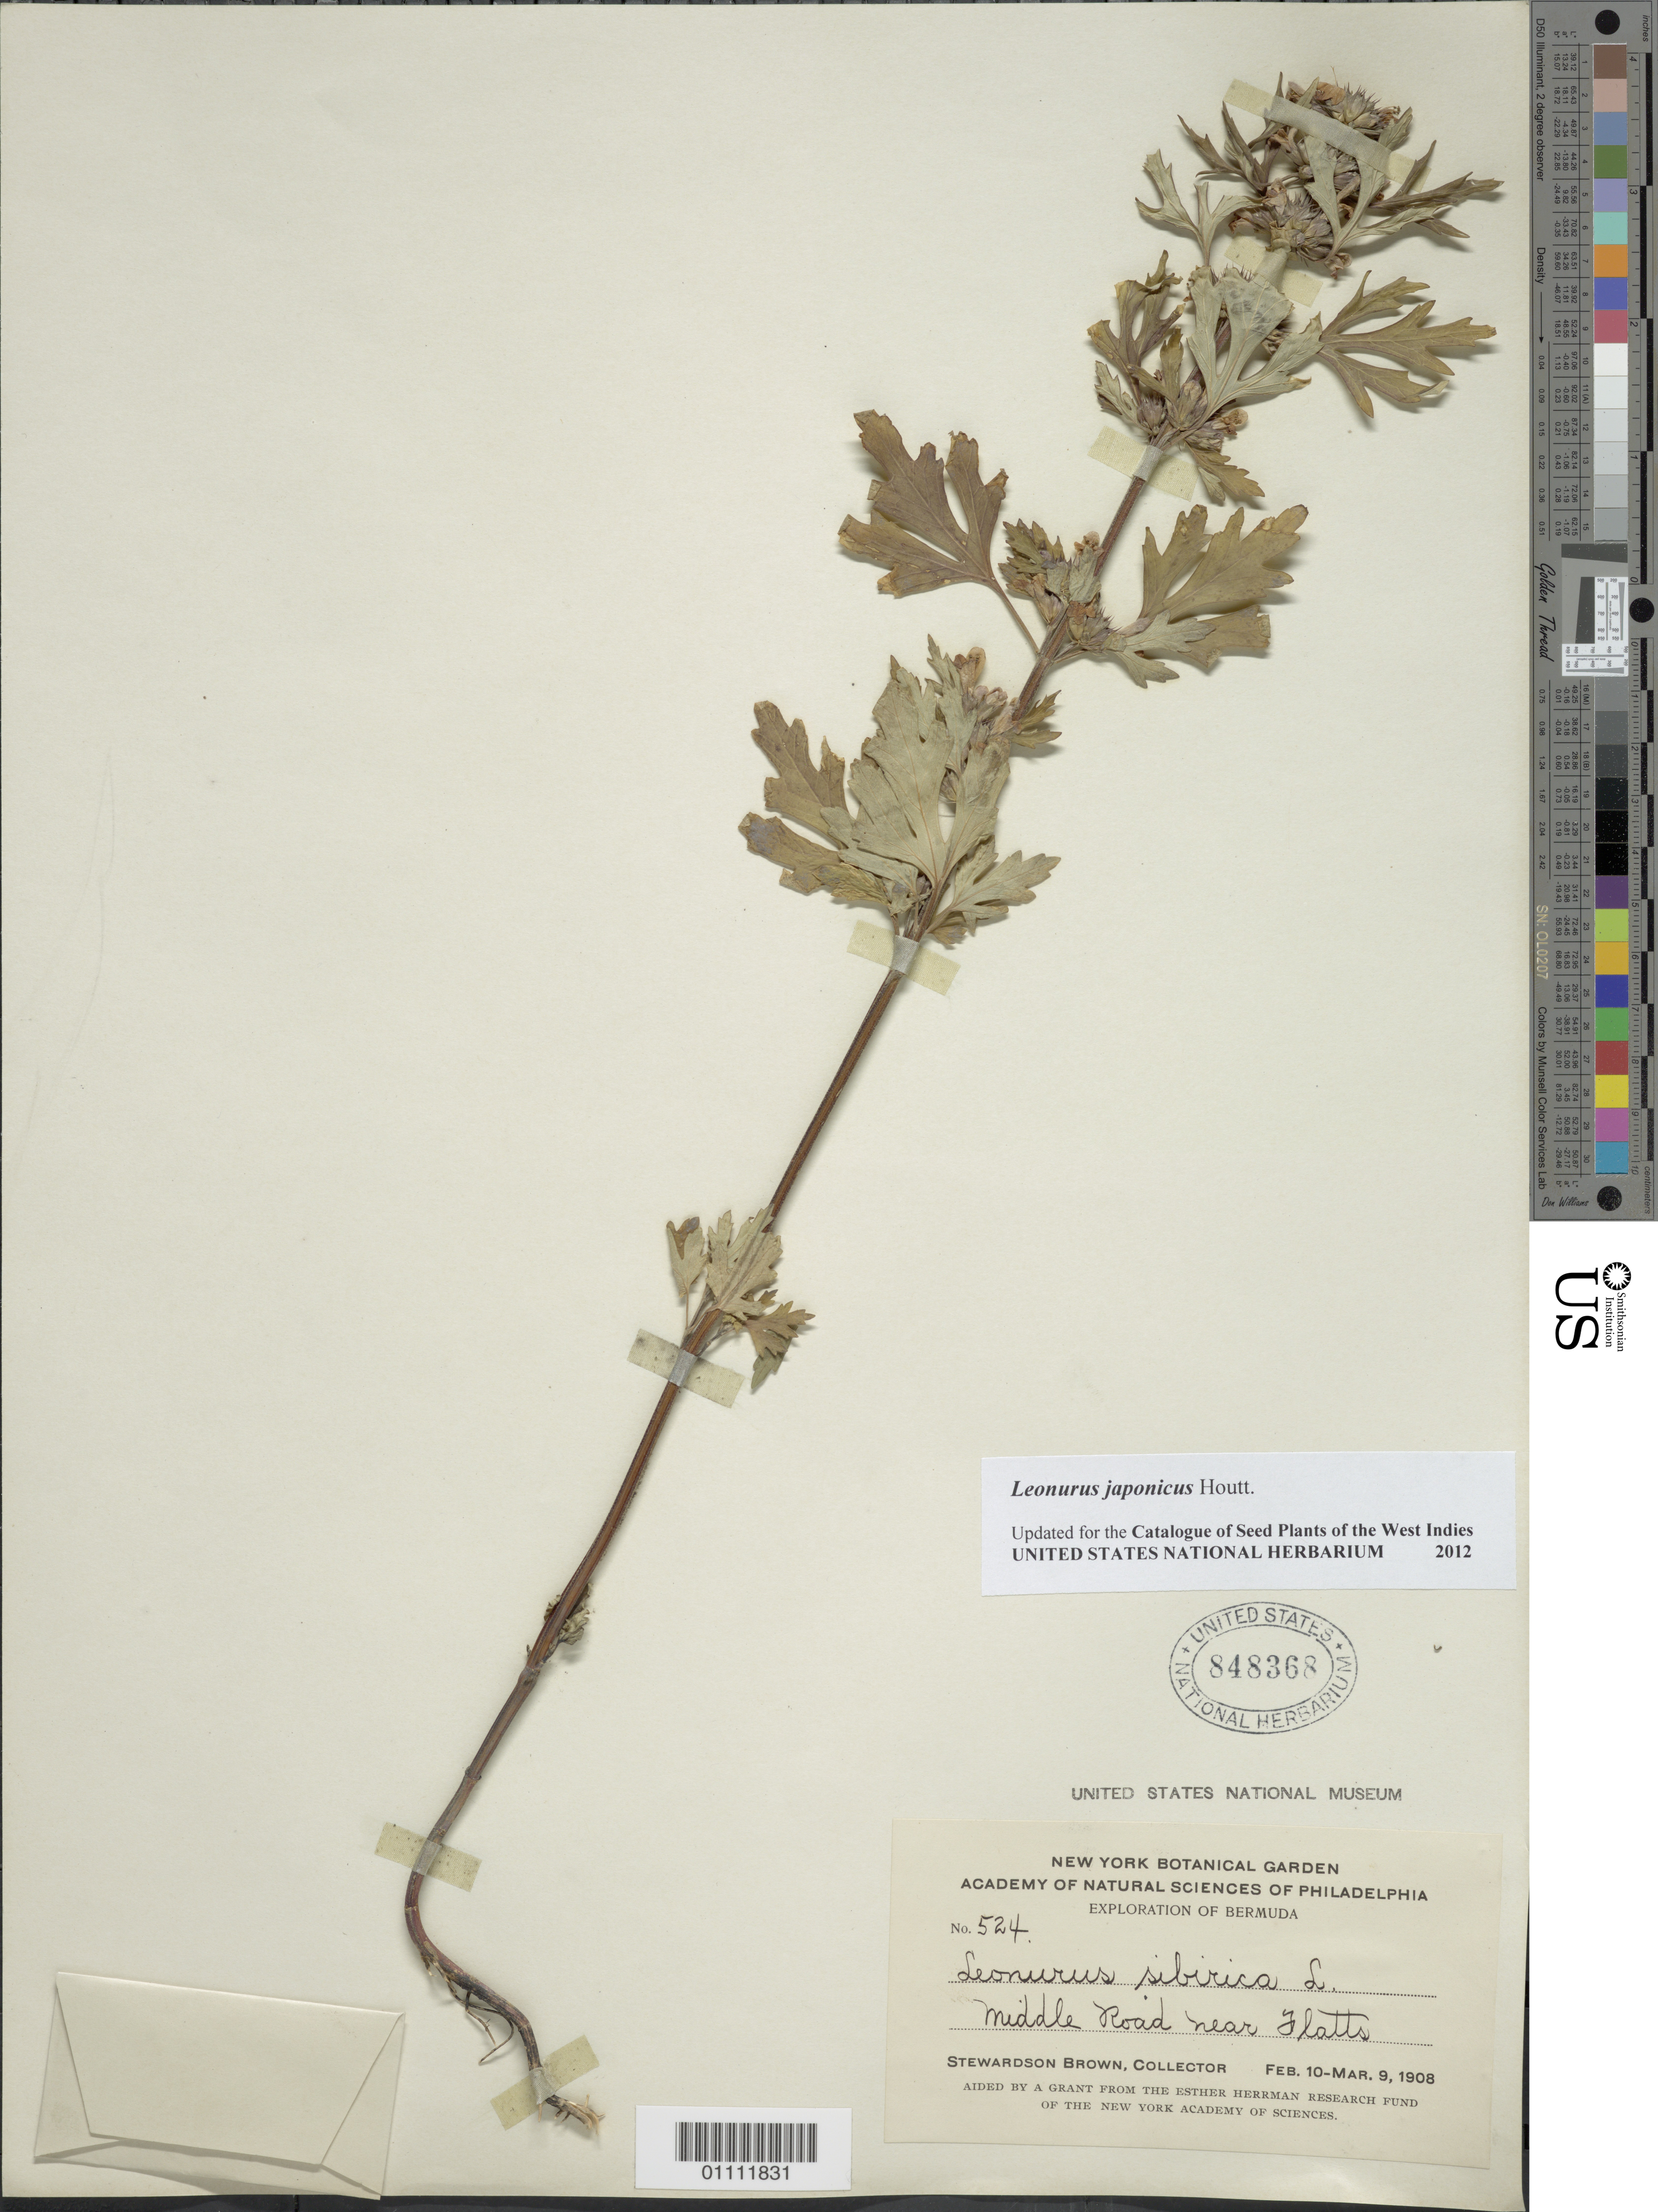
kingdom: Plantae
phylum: Tracheophyta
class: Magnoliopsida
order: Lamiales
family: Lamiaceae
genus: Leonurus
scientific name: Leonurus japonicus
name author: Houtt.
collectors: S. Brown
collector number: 524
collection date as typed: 10 Feb 1908 to 09 Mar 1908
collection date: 1908-02-10/1908-03-09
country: Bermuda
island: Bermuda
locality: Middle Road, near Flatts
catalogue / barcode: US 848368